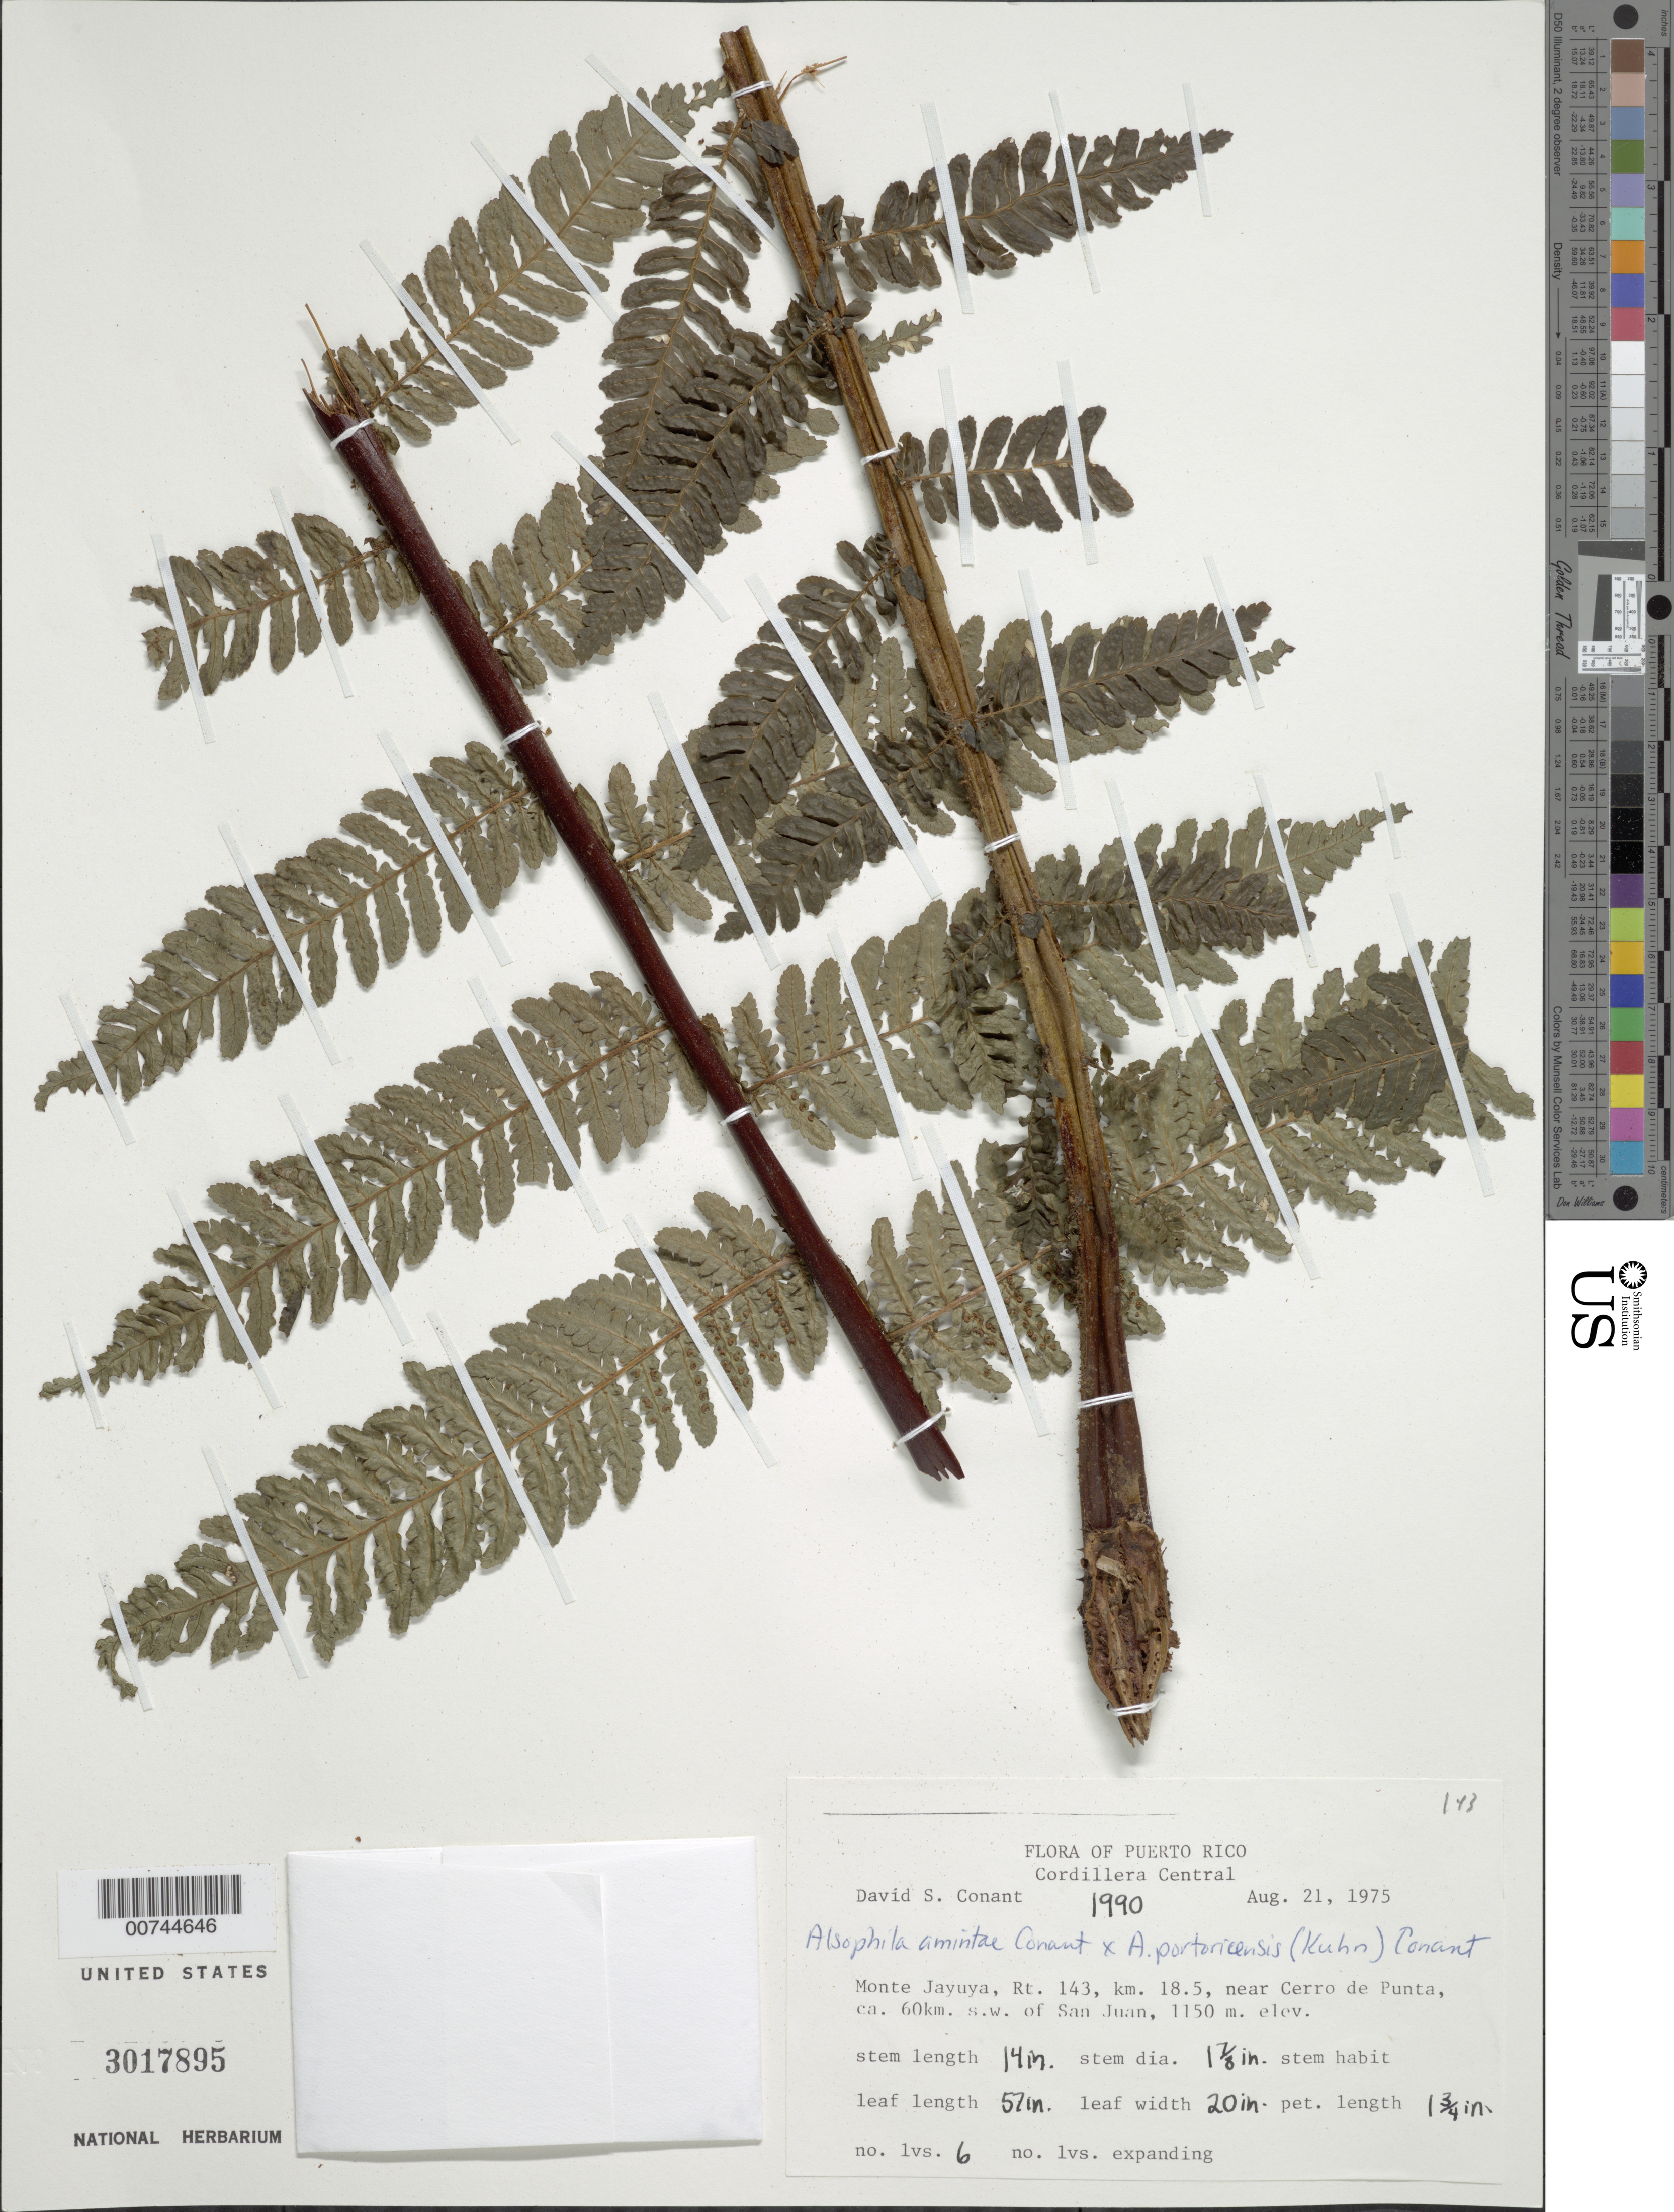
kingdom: Plantae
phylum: Tracheophyta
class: Polypodiopsida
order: Cyatheales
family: Cyatheaceae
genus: Alsophila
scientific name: Alsophila amintae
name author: D.S. Conant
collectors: D. S. Conant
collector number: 1990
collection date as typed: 21 Aug 1975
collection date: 1975-08-21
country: Puerto Rico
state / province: Jayuya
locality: Cordillera Central: Monte Jayuya, Rt. 143, km 18.5, near Cerro de Punta, ca. 60 km SW of San Juan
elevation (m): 1150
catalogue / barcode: US 3017895